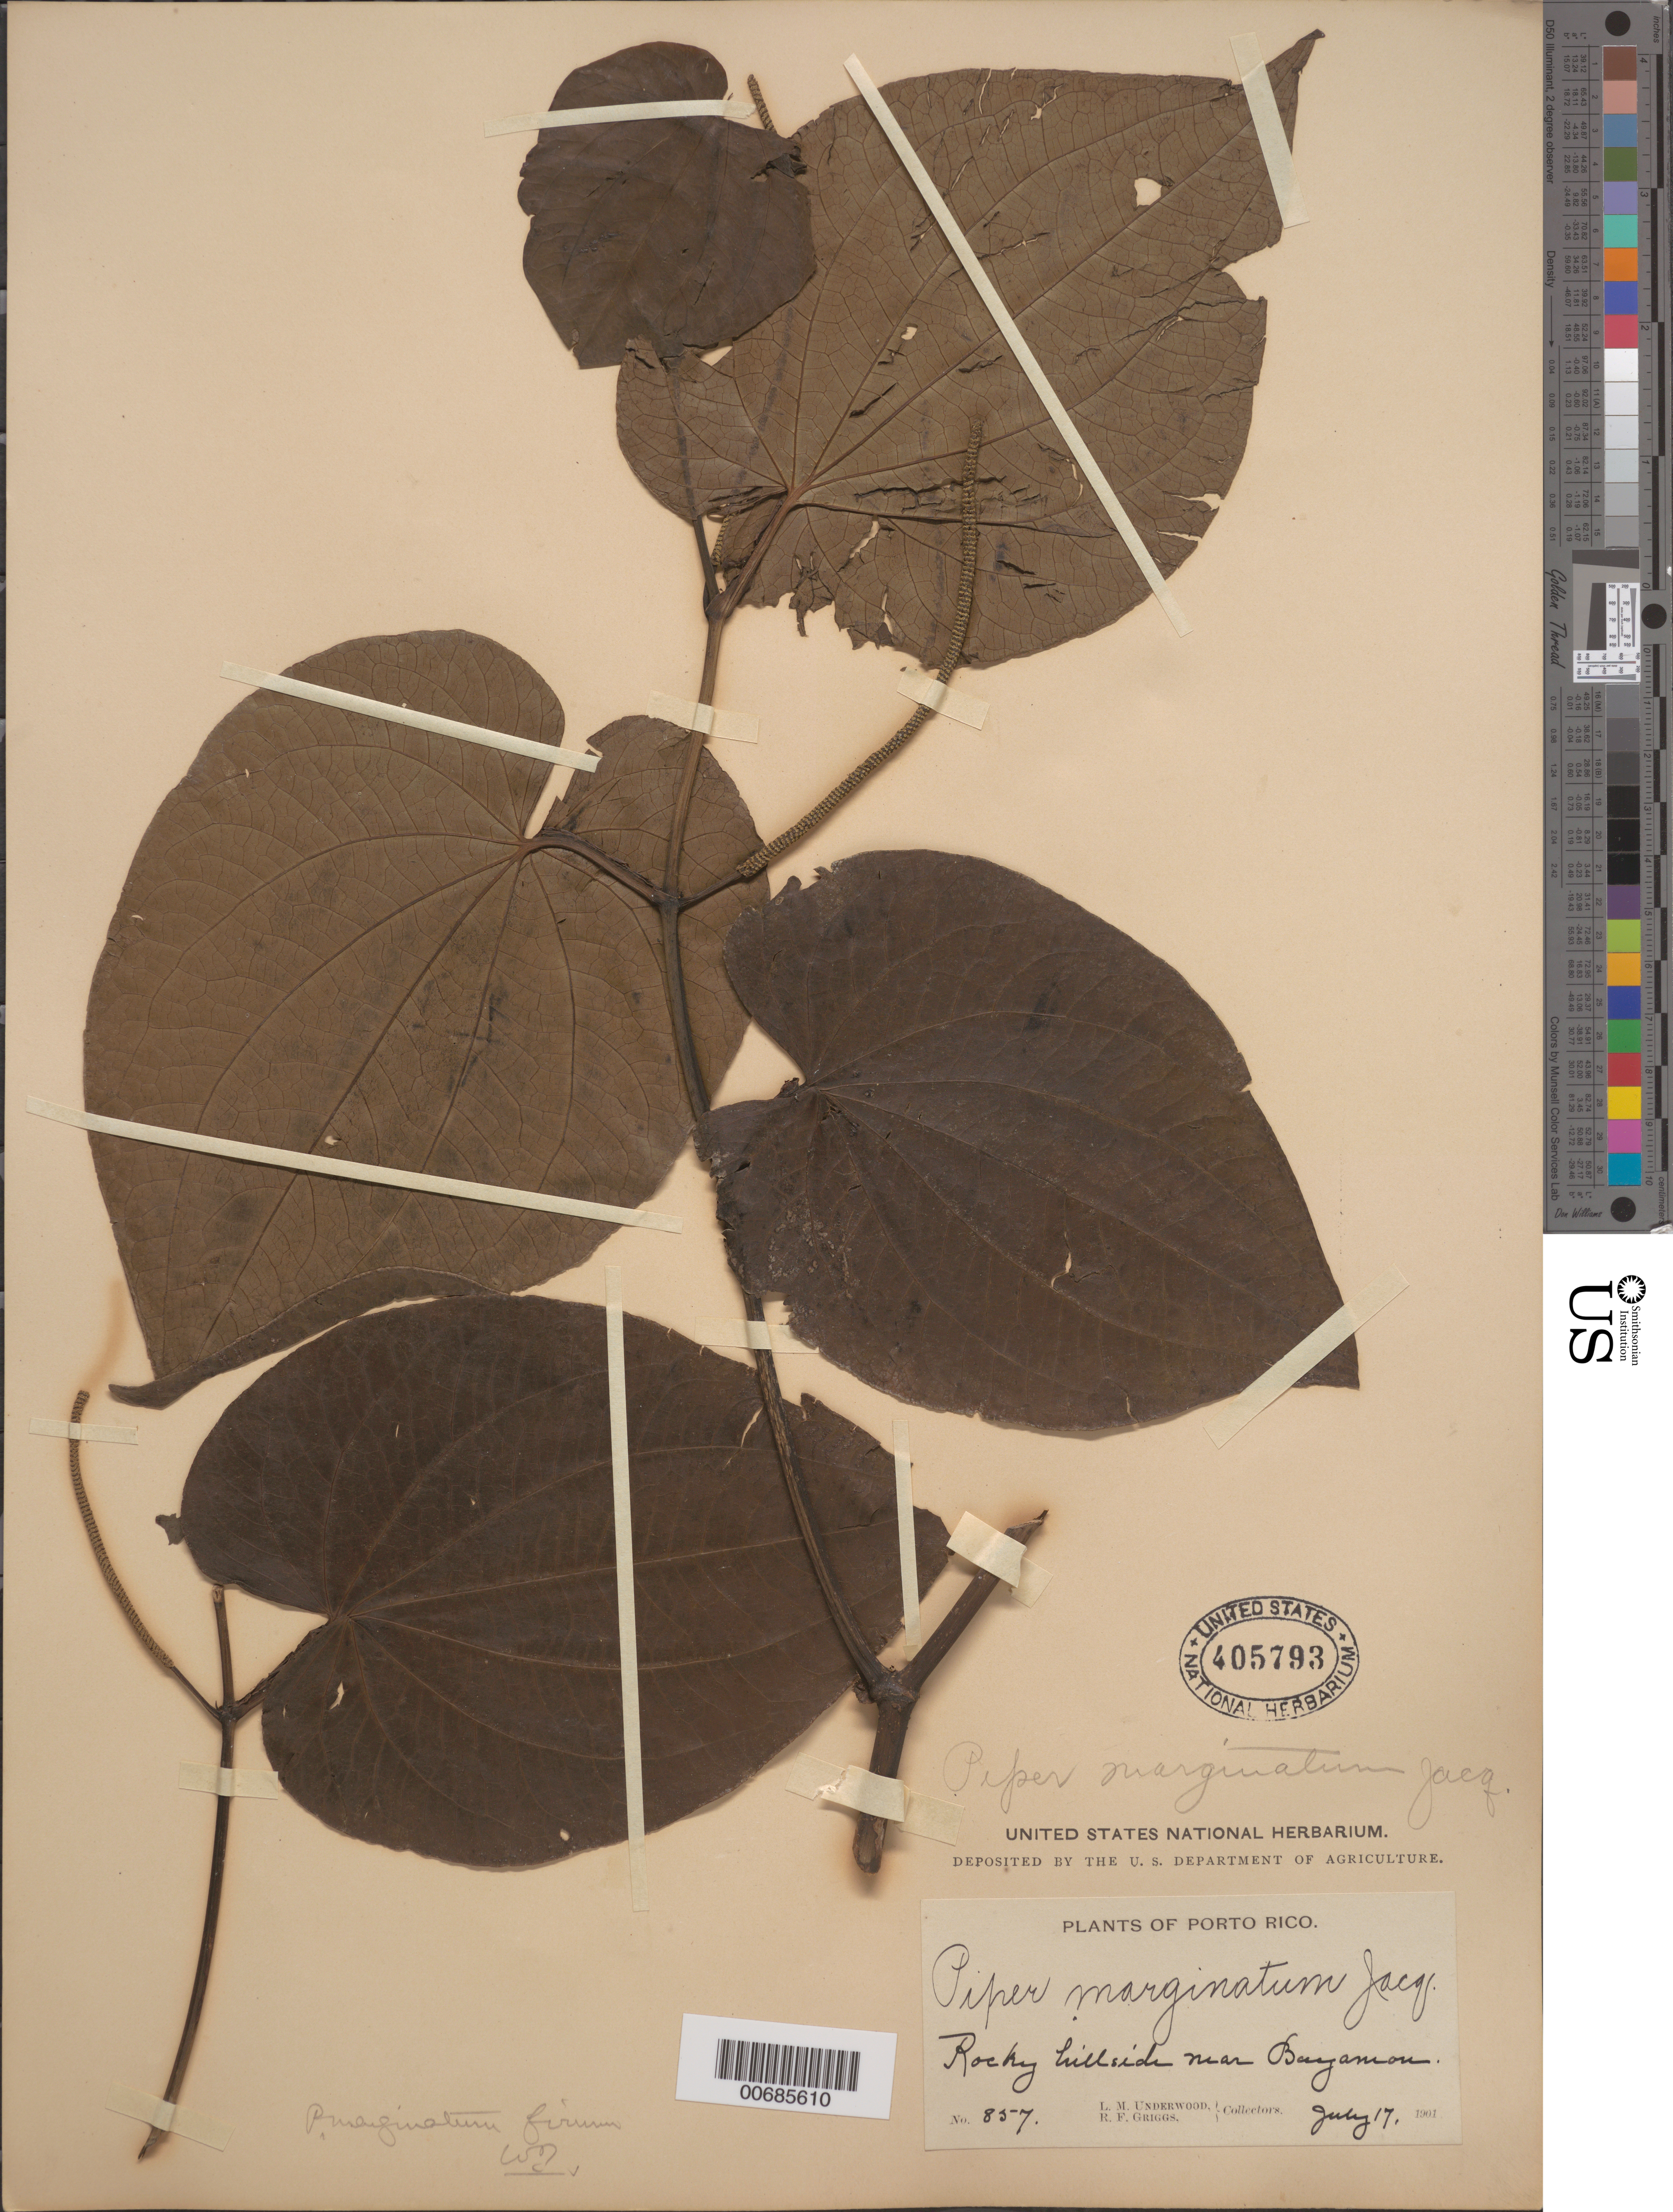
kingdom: Plantae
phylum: Tracheophyta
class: Magnoliopsida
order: Piperales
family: Piperaceae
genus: Piper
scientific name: Piper marginatum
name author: Jacq.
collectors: L. M. Underwood & R. F. Griggs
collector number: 857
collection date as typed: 17 Jul 1901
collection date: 1901-07-17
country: Puerto Rico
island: Greater Antilles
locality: near Bayamon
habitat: Rocky hillside near Bayamon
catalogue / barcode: US 405793